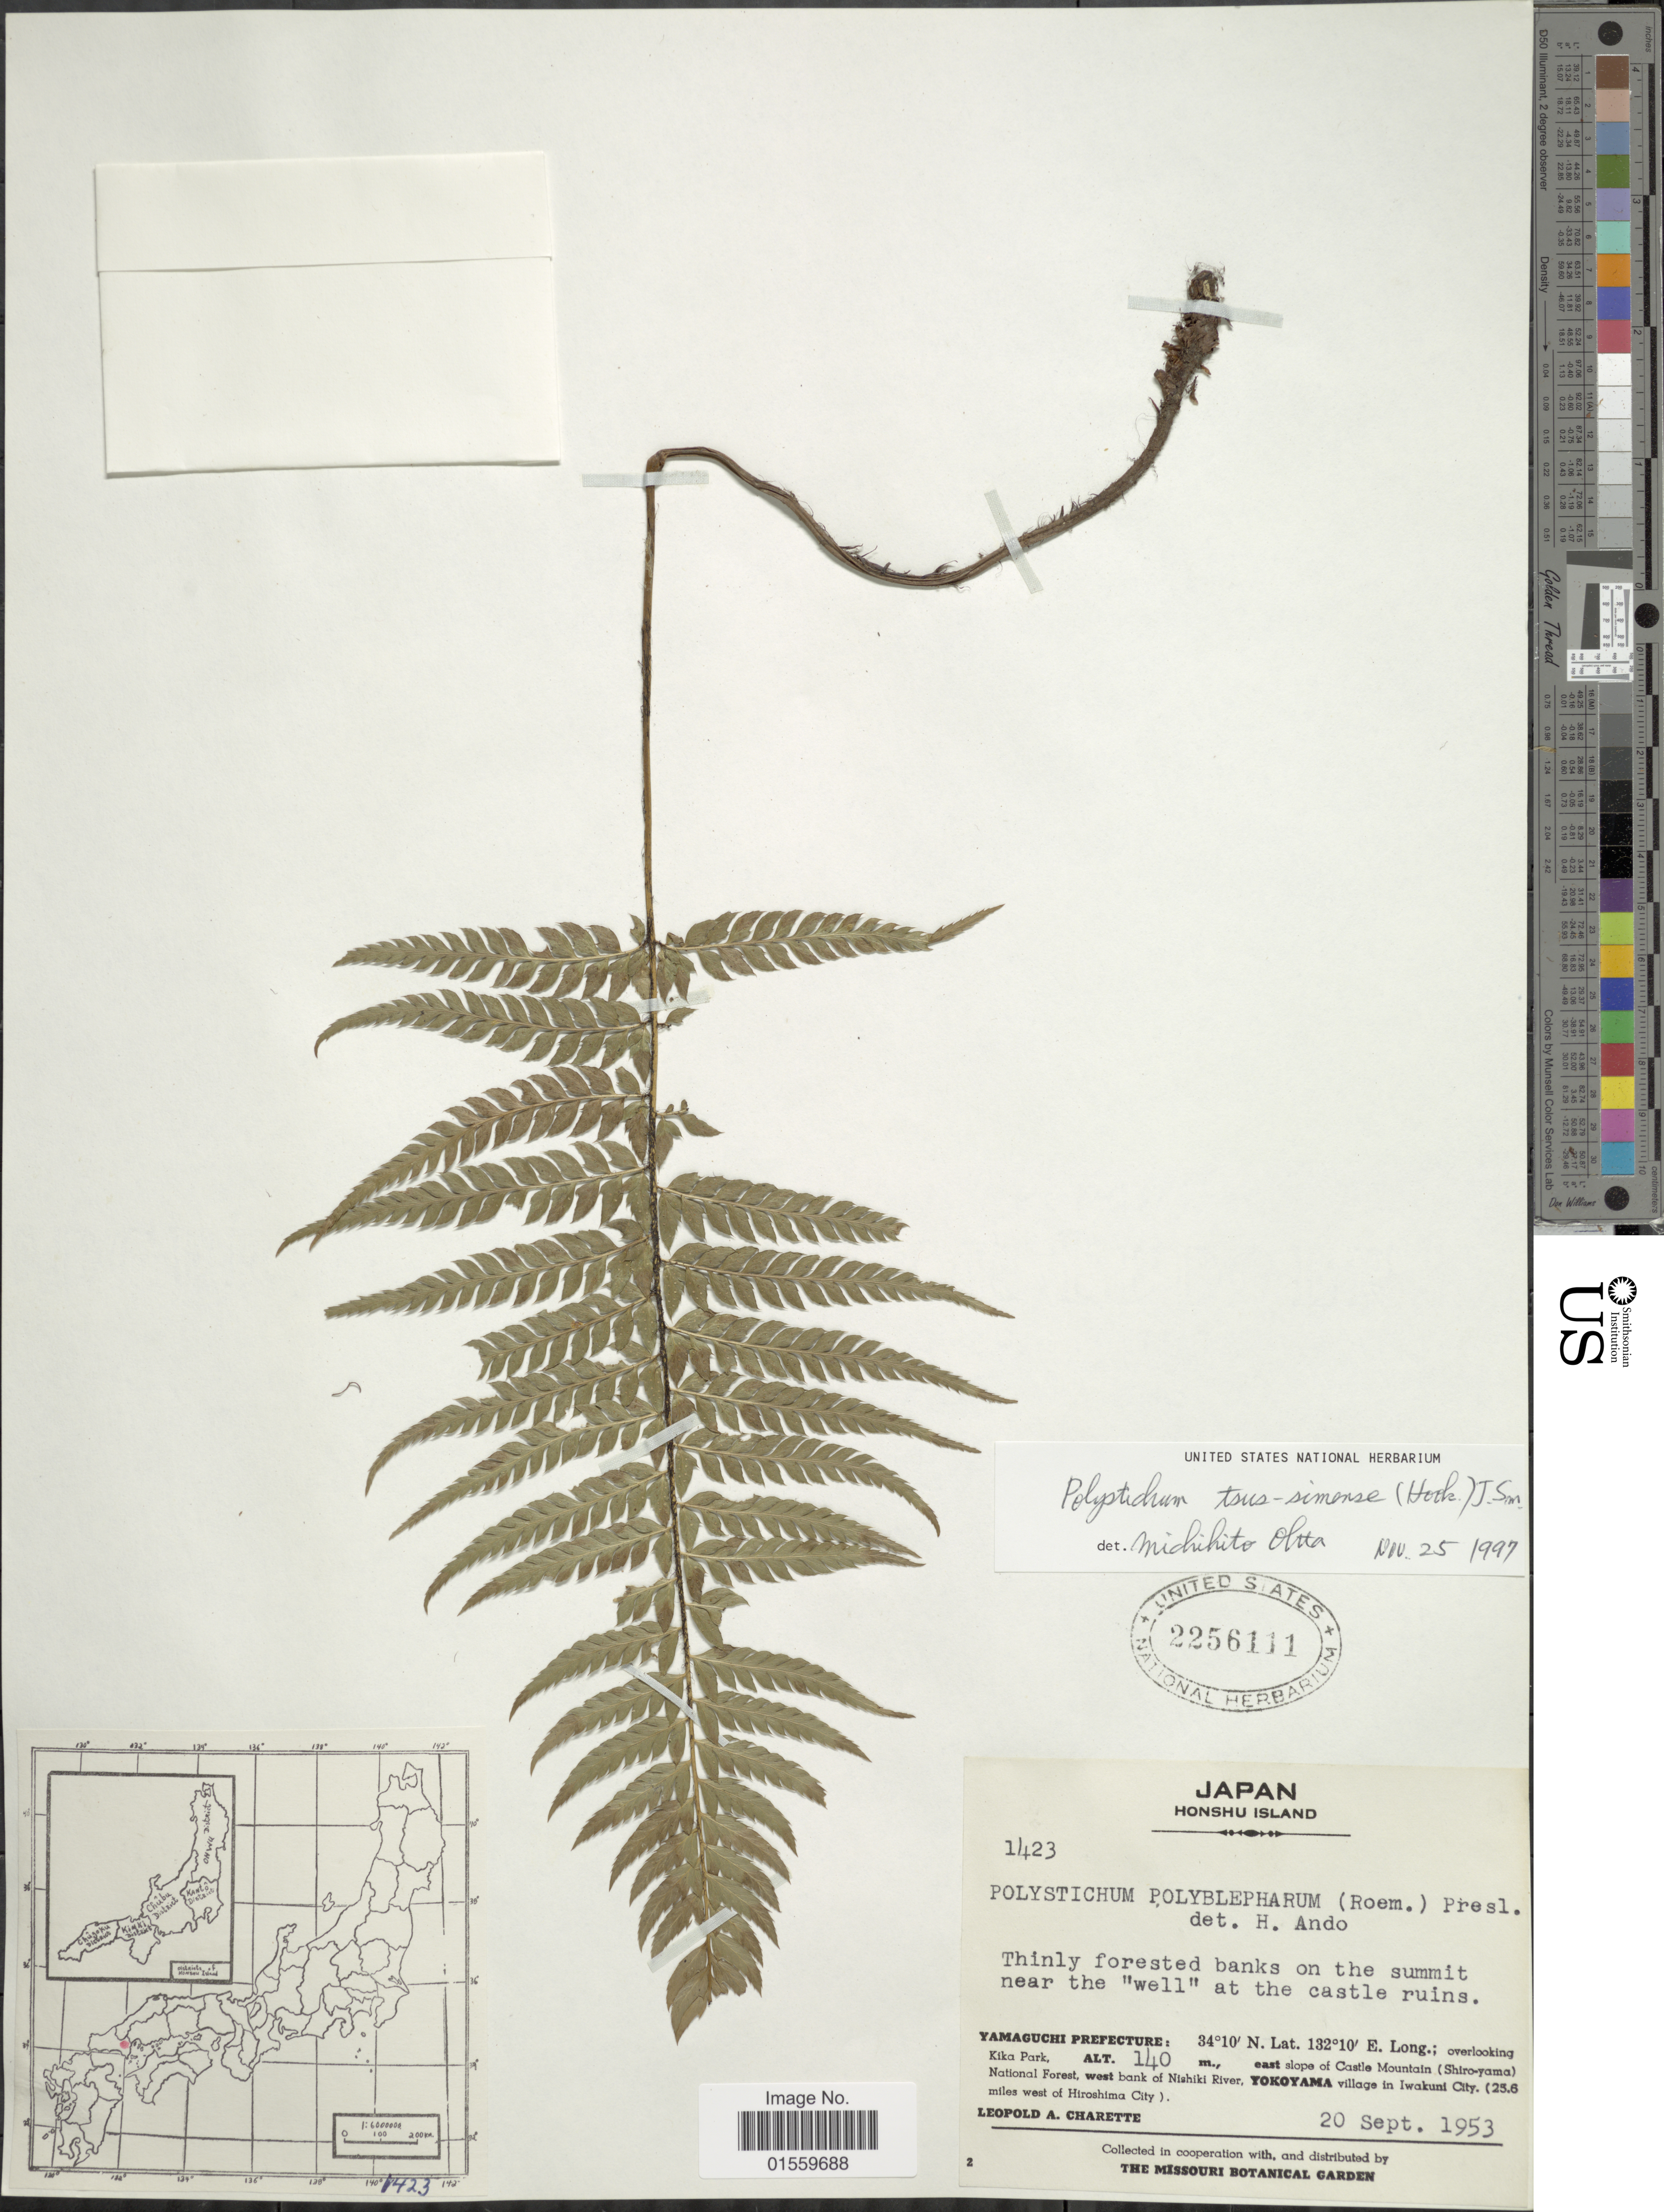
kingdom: Plantae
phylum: Tracheophyta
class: Polypodiopsida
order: Polypodiales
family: Dryopteridaceae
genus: Polystichum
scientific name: Polystichum tsus-simense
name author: (Hook.) J. Sm.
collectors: L. A. Charette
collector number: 1423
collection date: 1953-09-20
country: Japan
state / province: Yamaguti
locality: Honshu Island, Yamaguchi Prefecture: overlooking Kika Park, west bank of Nishiki River, Yokoyama village in Iwakuni City ( 25.6 miles west of Hiroshima City).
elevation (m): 140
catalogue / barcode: US 2256111